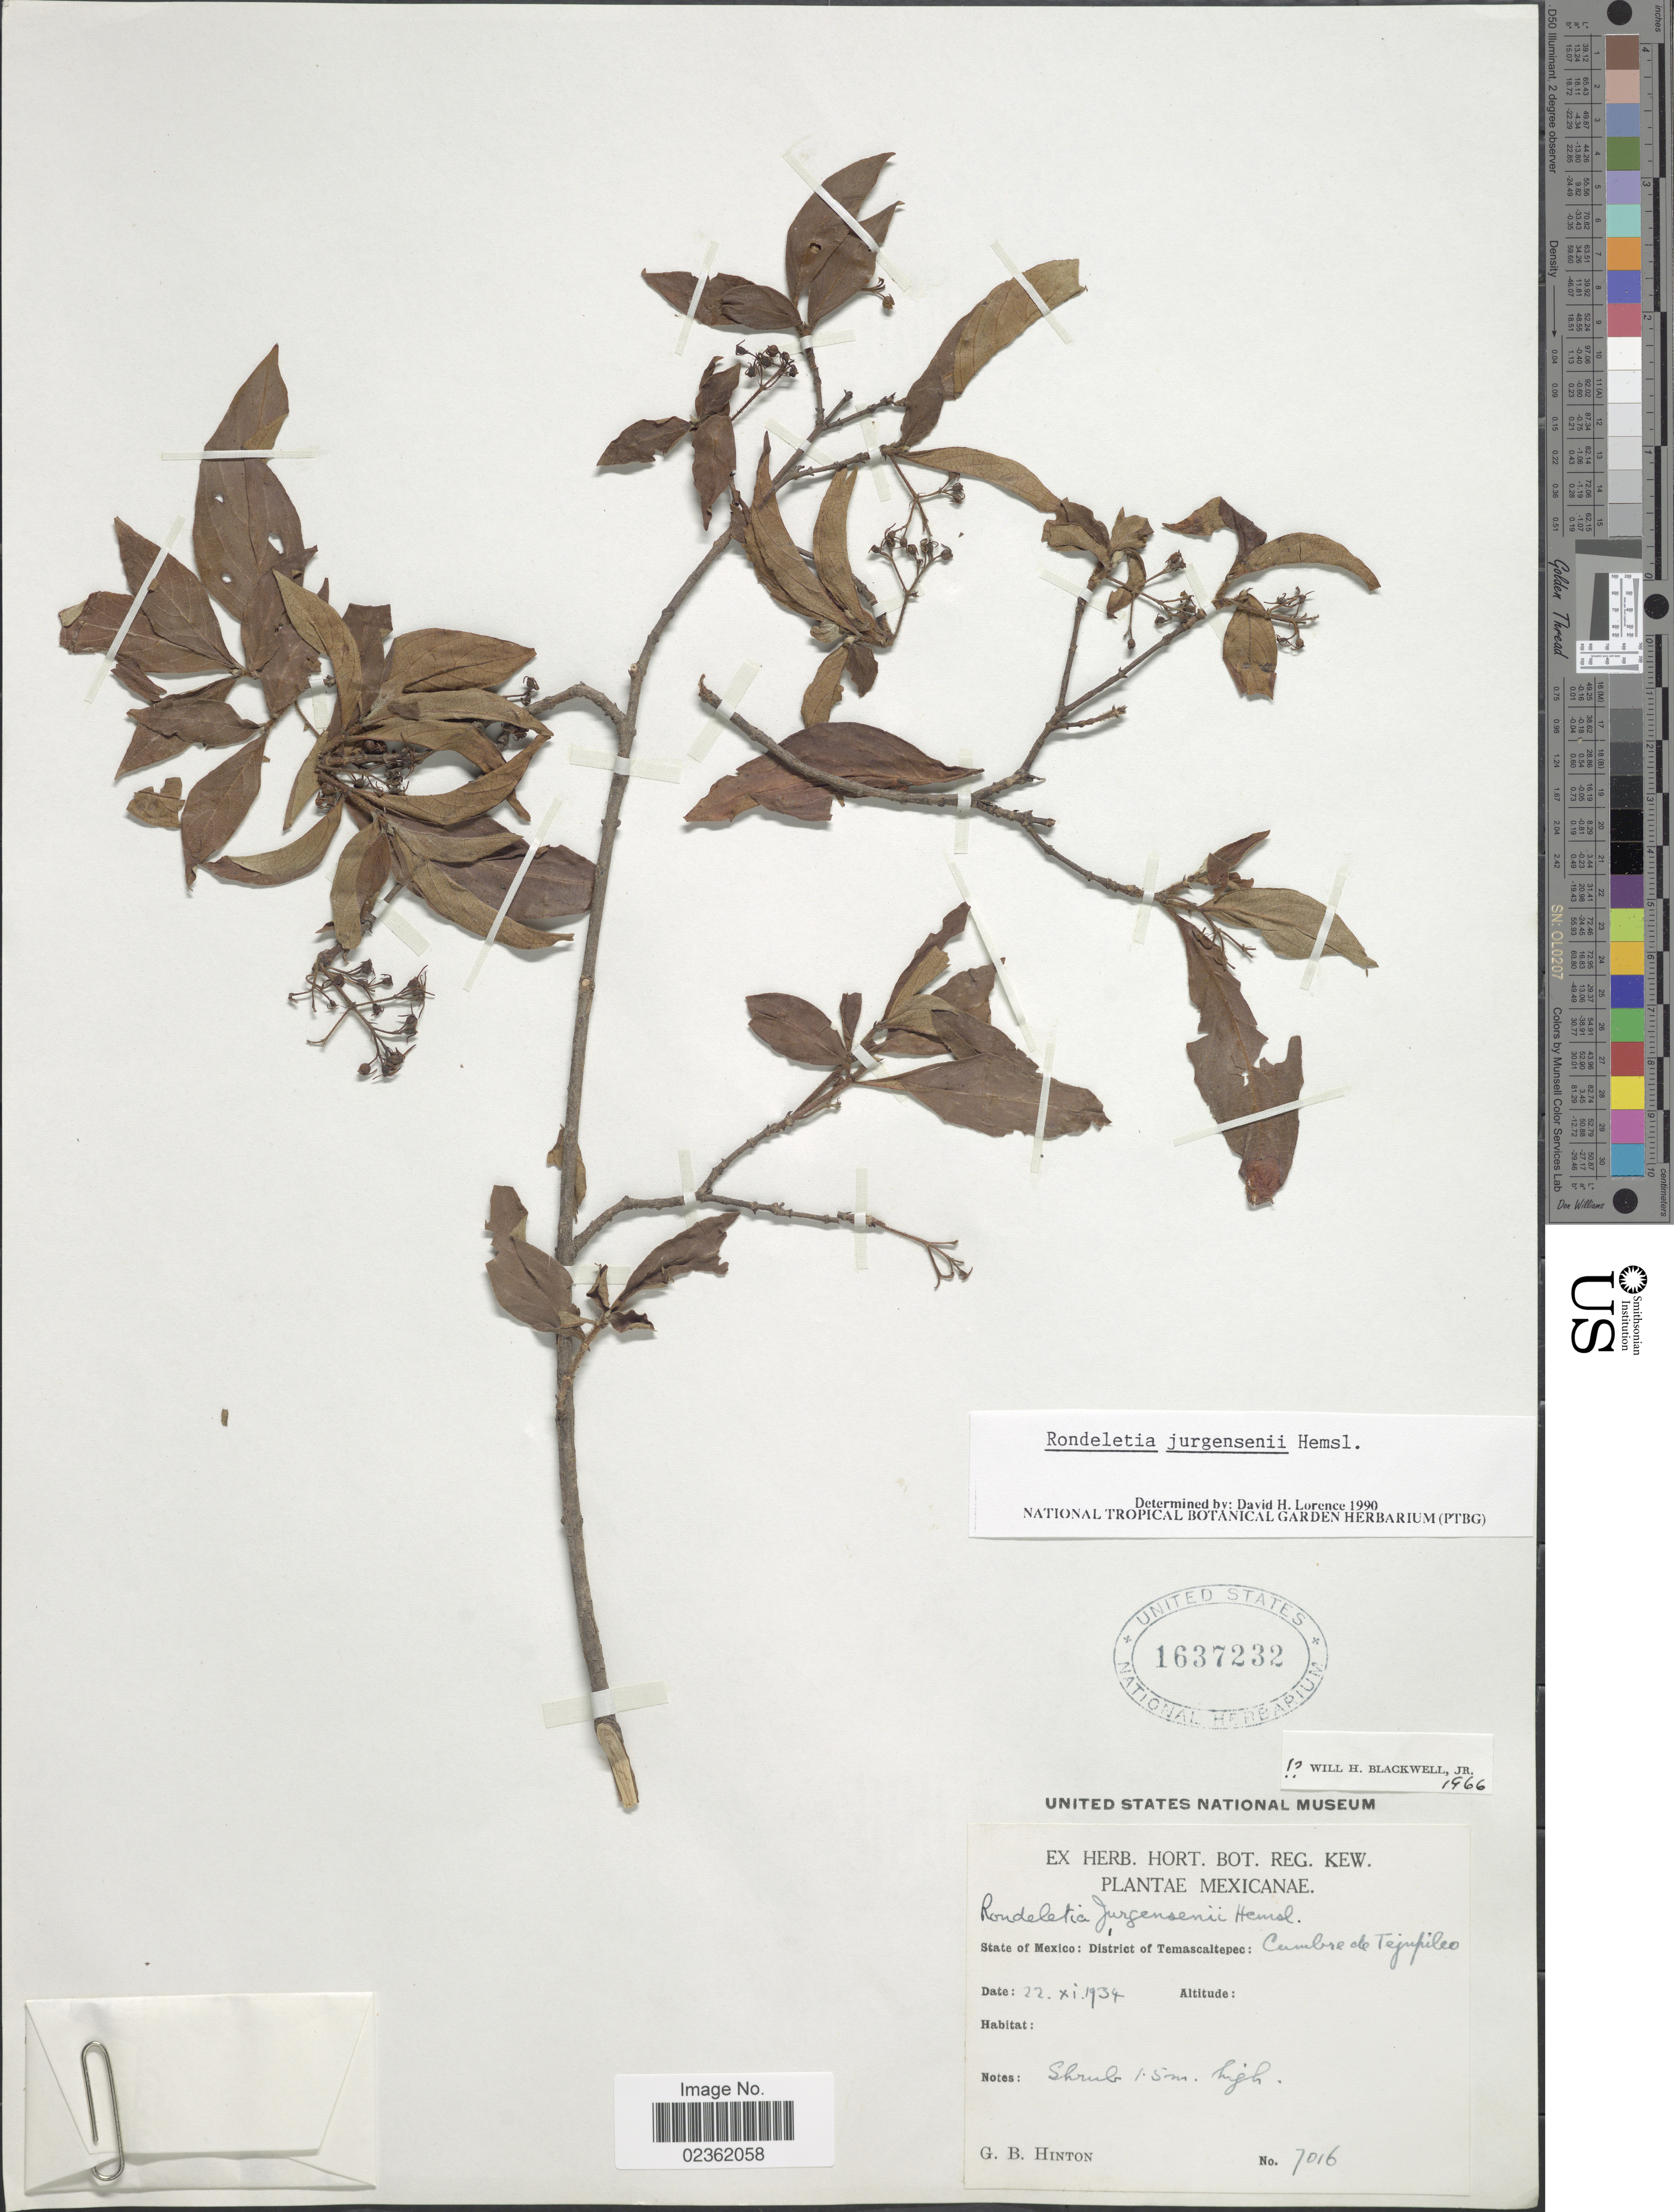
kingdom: Plantae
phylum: Tracheophyta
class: Magnoliopsida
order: Gentianales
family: Rubiaceae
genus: Rondeletia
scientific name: Rondeletia jurgensenii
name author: Hemsl.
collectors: G. B. Hinton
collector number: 7016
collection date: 1934-11-22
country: Mexico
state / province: México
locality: District of Temascaltepec: Cumbre de Tejupilco.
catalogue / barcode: US 1637232